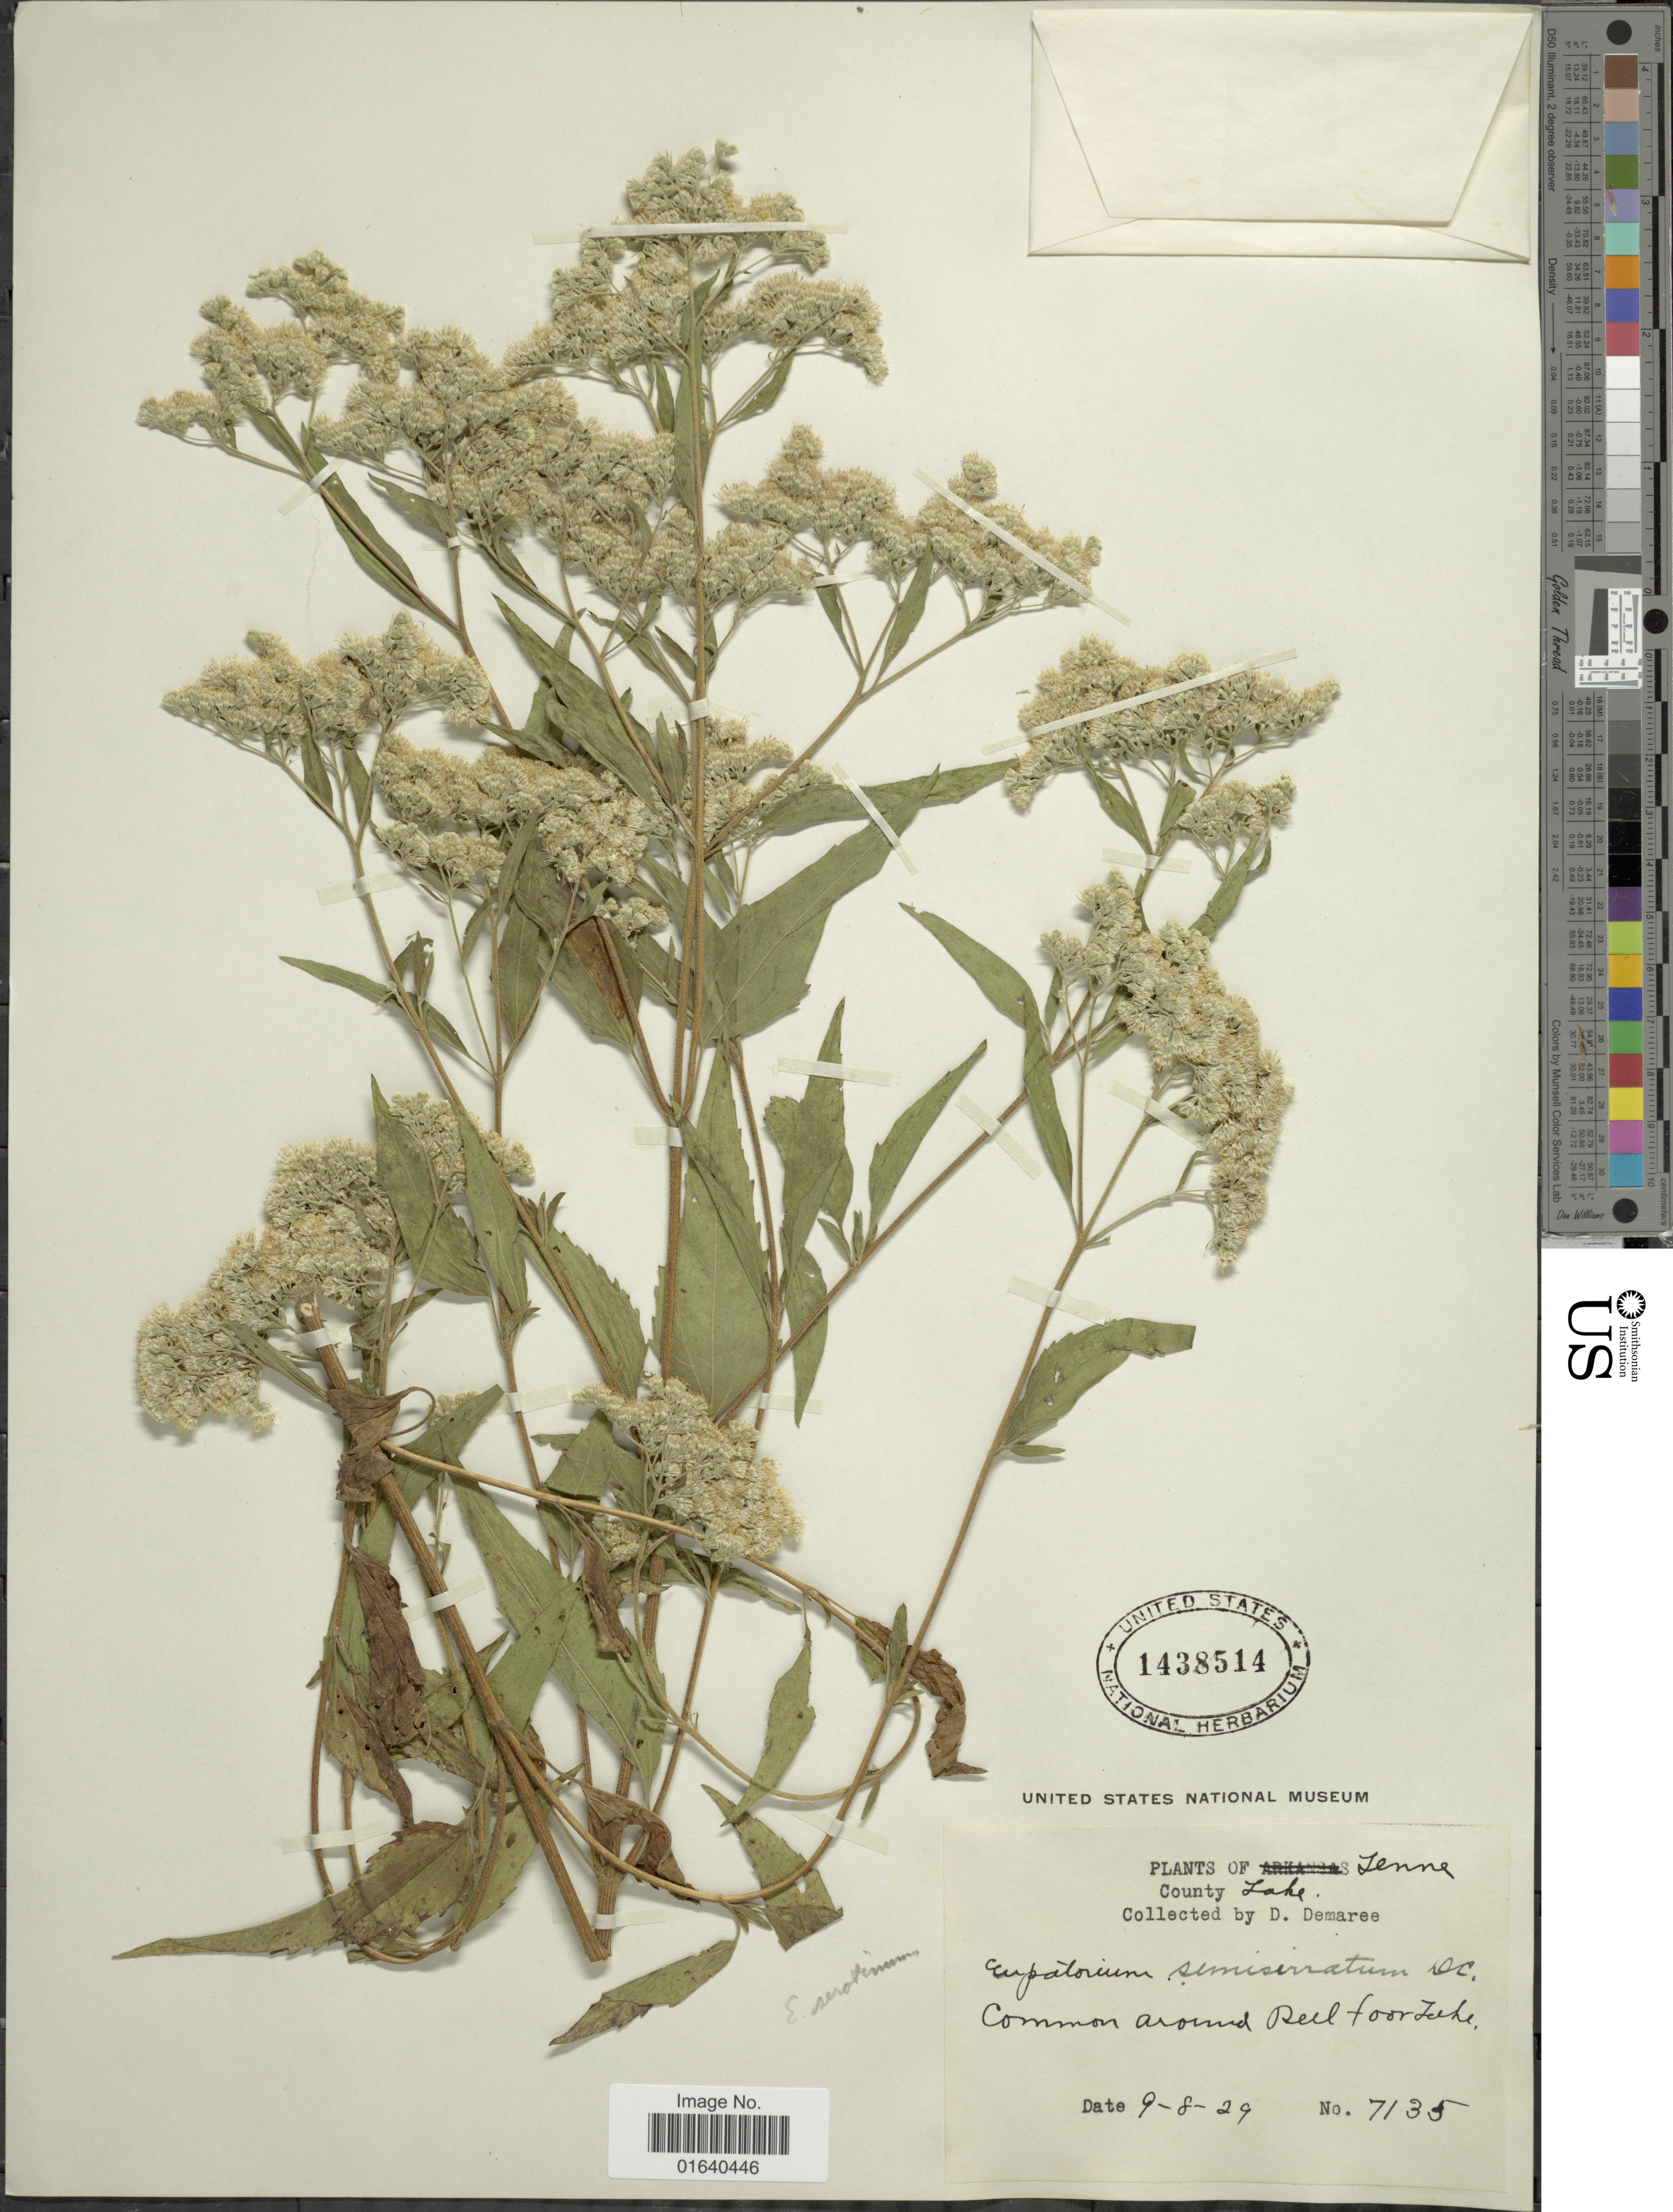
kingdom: Plantae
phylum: Tracheophyta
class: Magnoliopsida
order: Asterales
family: Asteraceae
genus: Eupatorium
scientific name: Eupatorium serotinum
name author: Michx.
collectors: D. Demaree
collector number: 7135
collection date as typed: Transcribed d/m/y: 8/9/29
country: United States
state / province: Tennessee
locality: County Lake, Common around Reel foor lake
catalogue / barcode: US 1438514